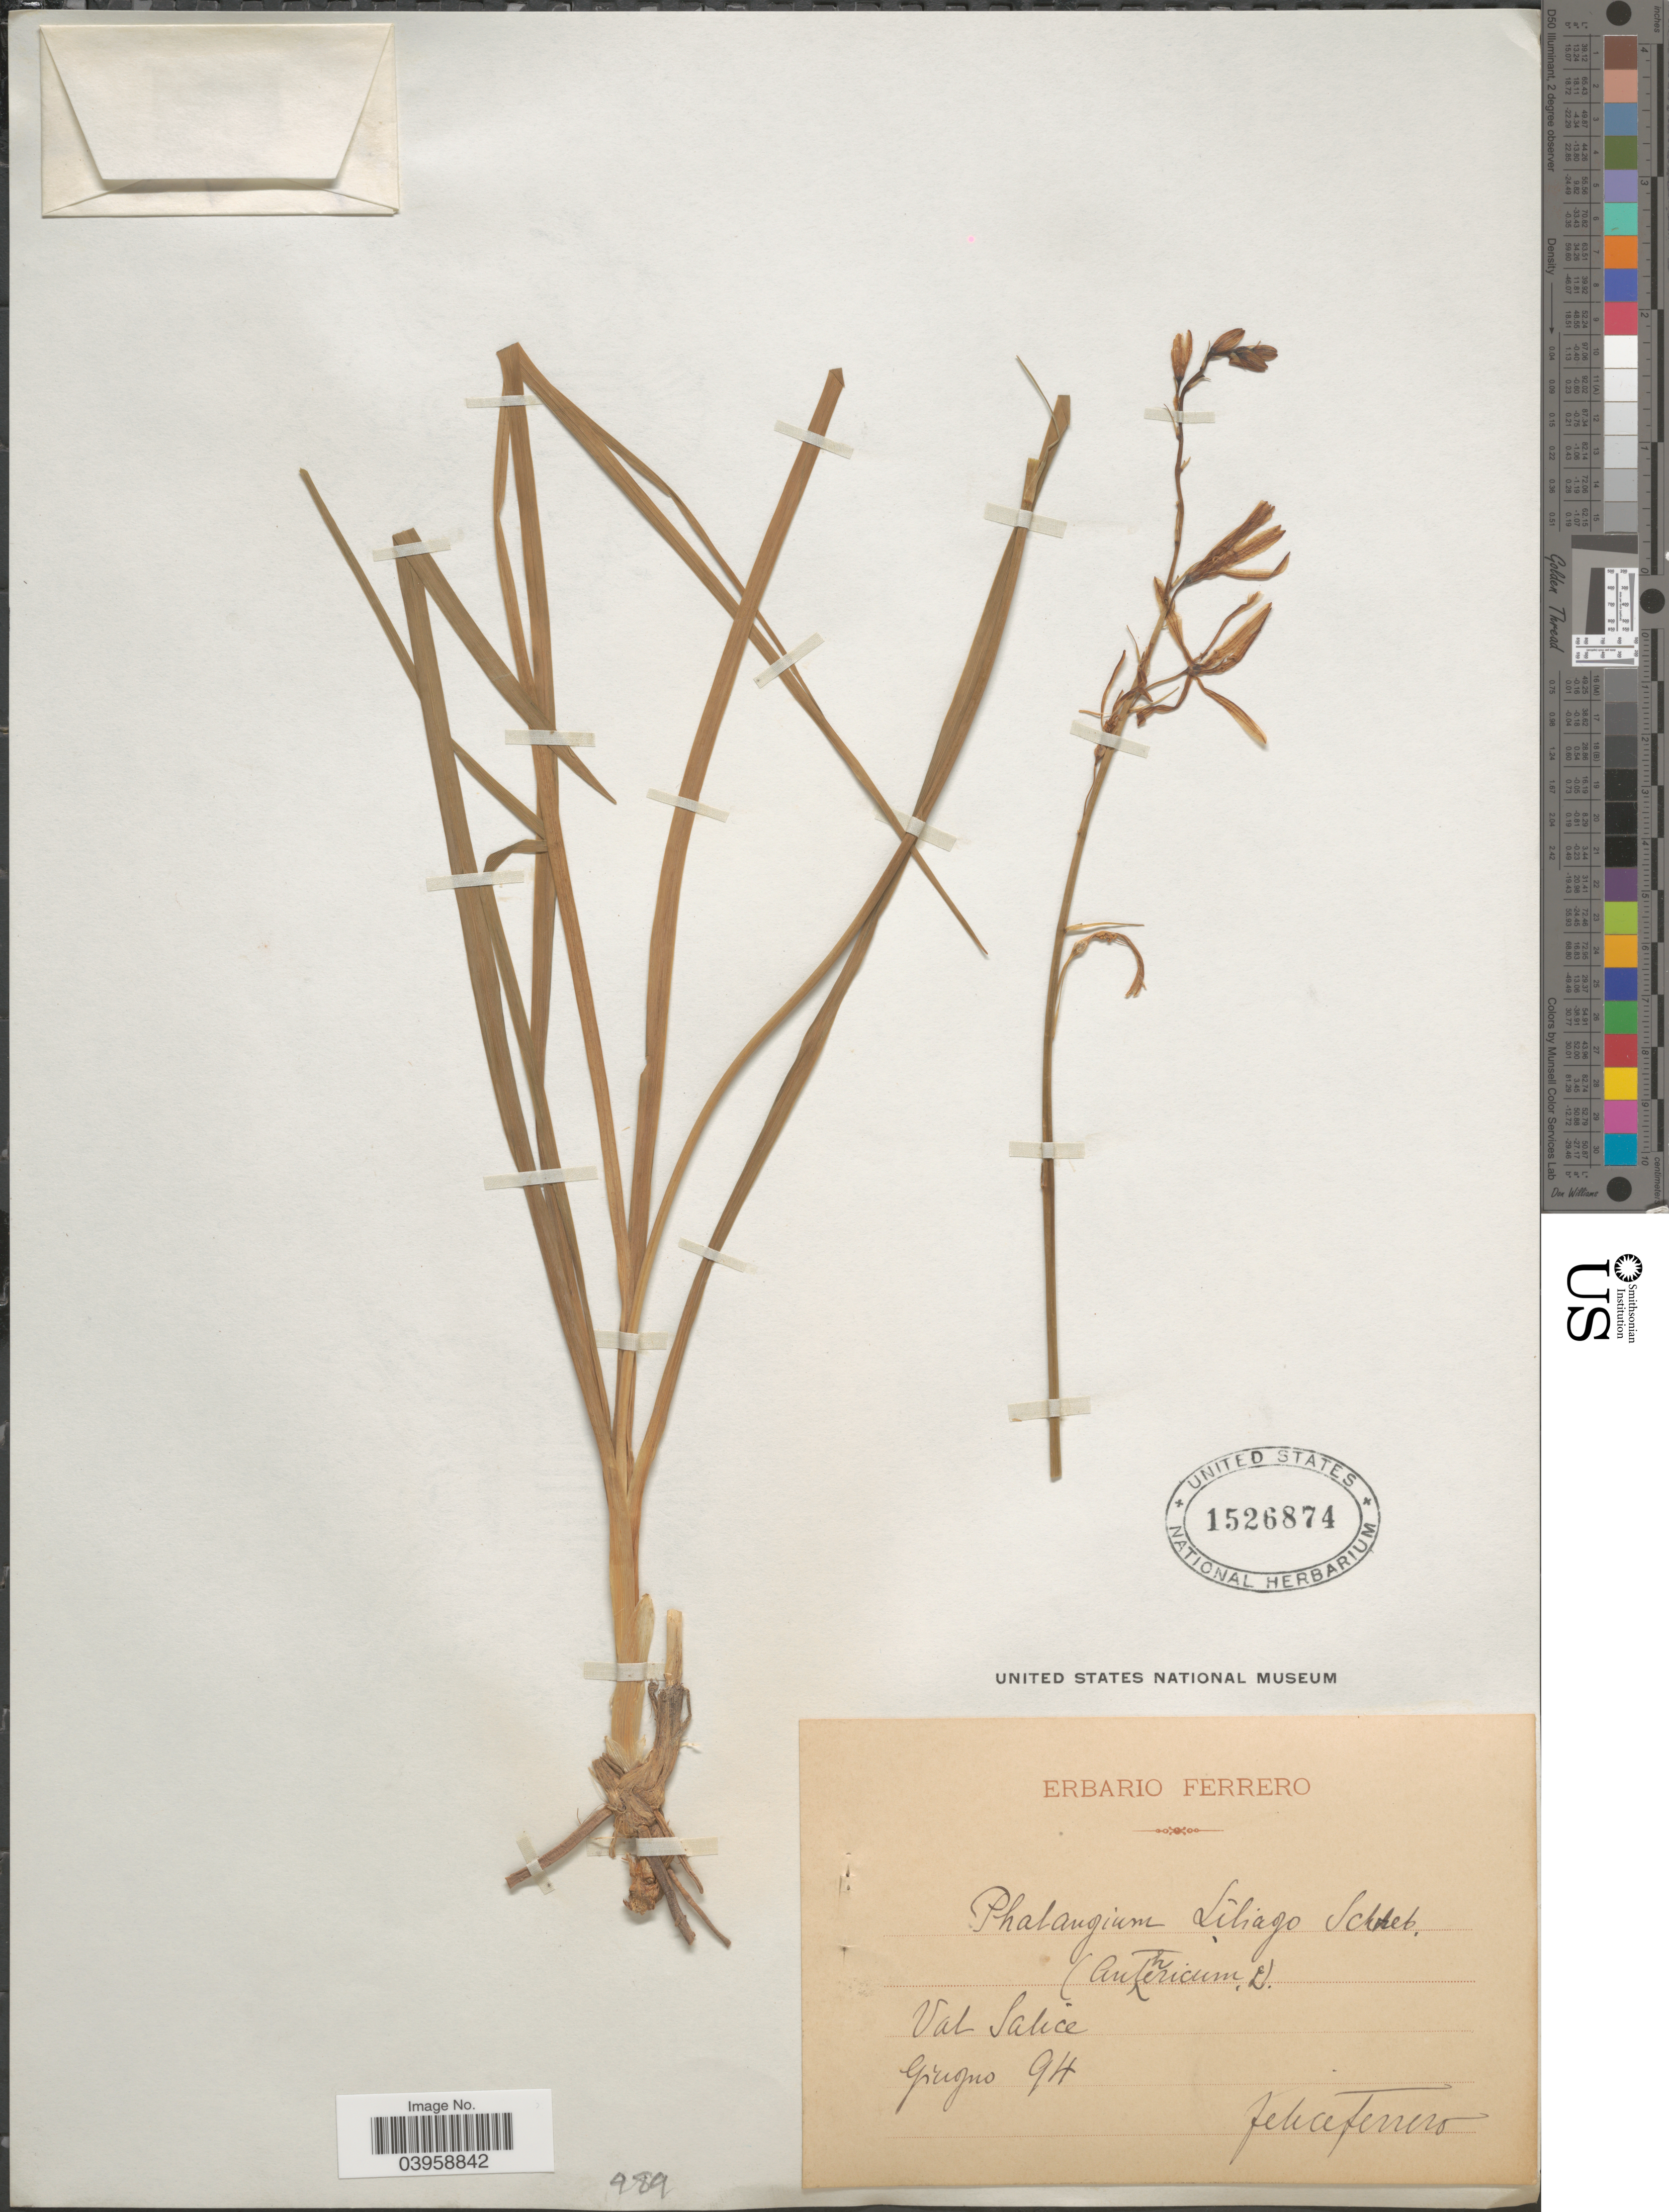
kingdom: Plantae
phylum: Tracheophyta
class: Liliopsida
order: Asparagales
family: Asparagaceae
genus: Anthericum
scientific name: Anthericum liliago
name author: L.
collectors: F. Ferrero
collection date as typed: Transcribed d/m/y: /6/94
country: Italy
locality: Val Salice.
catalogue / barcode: US 1526874